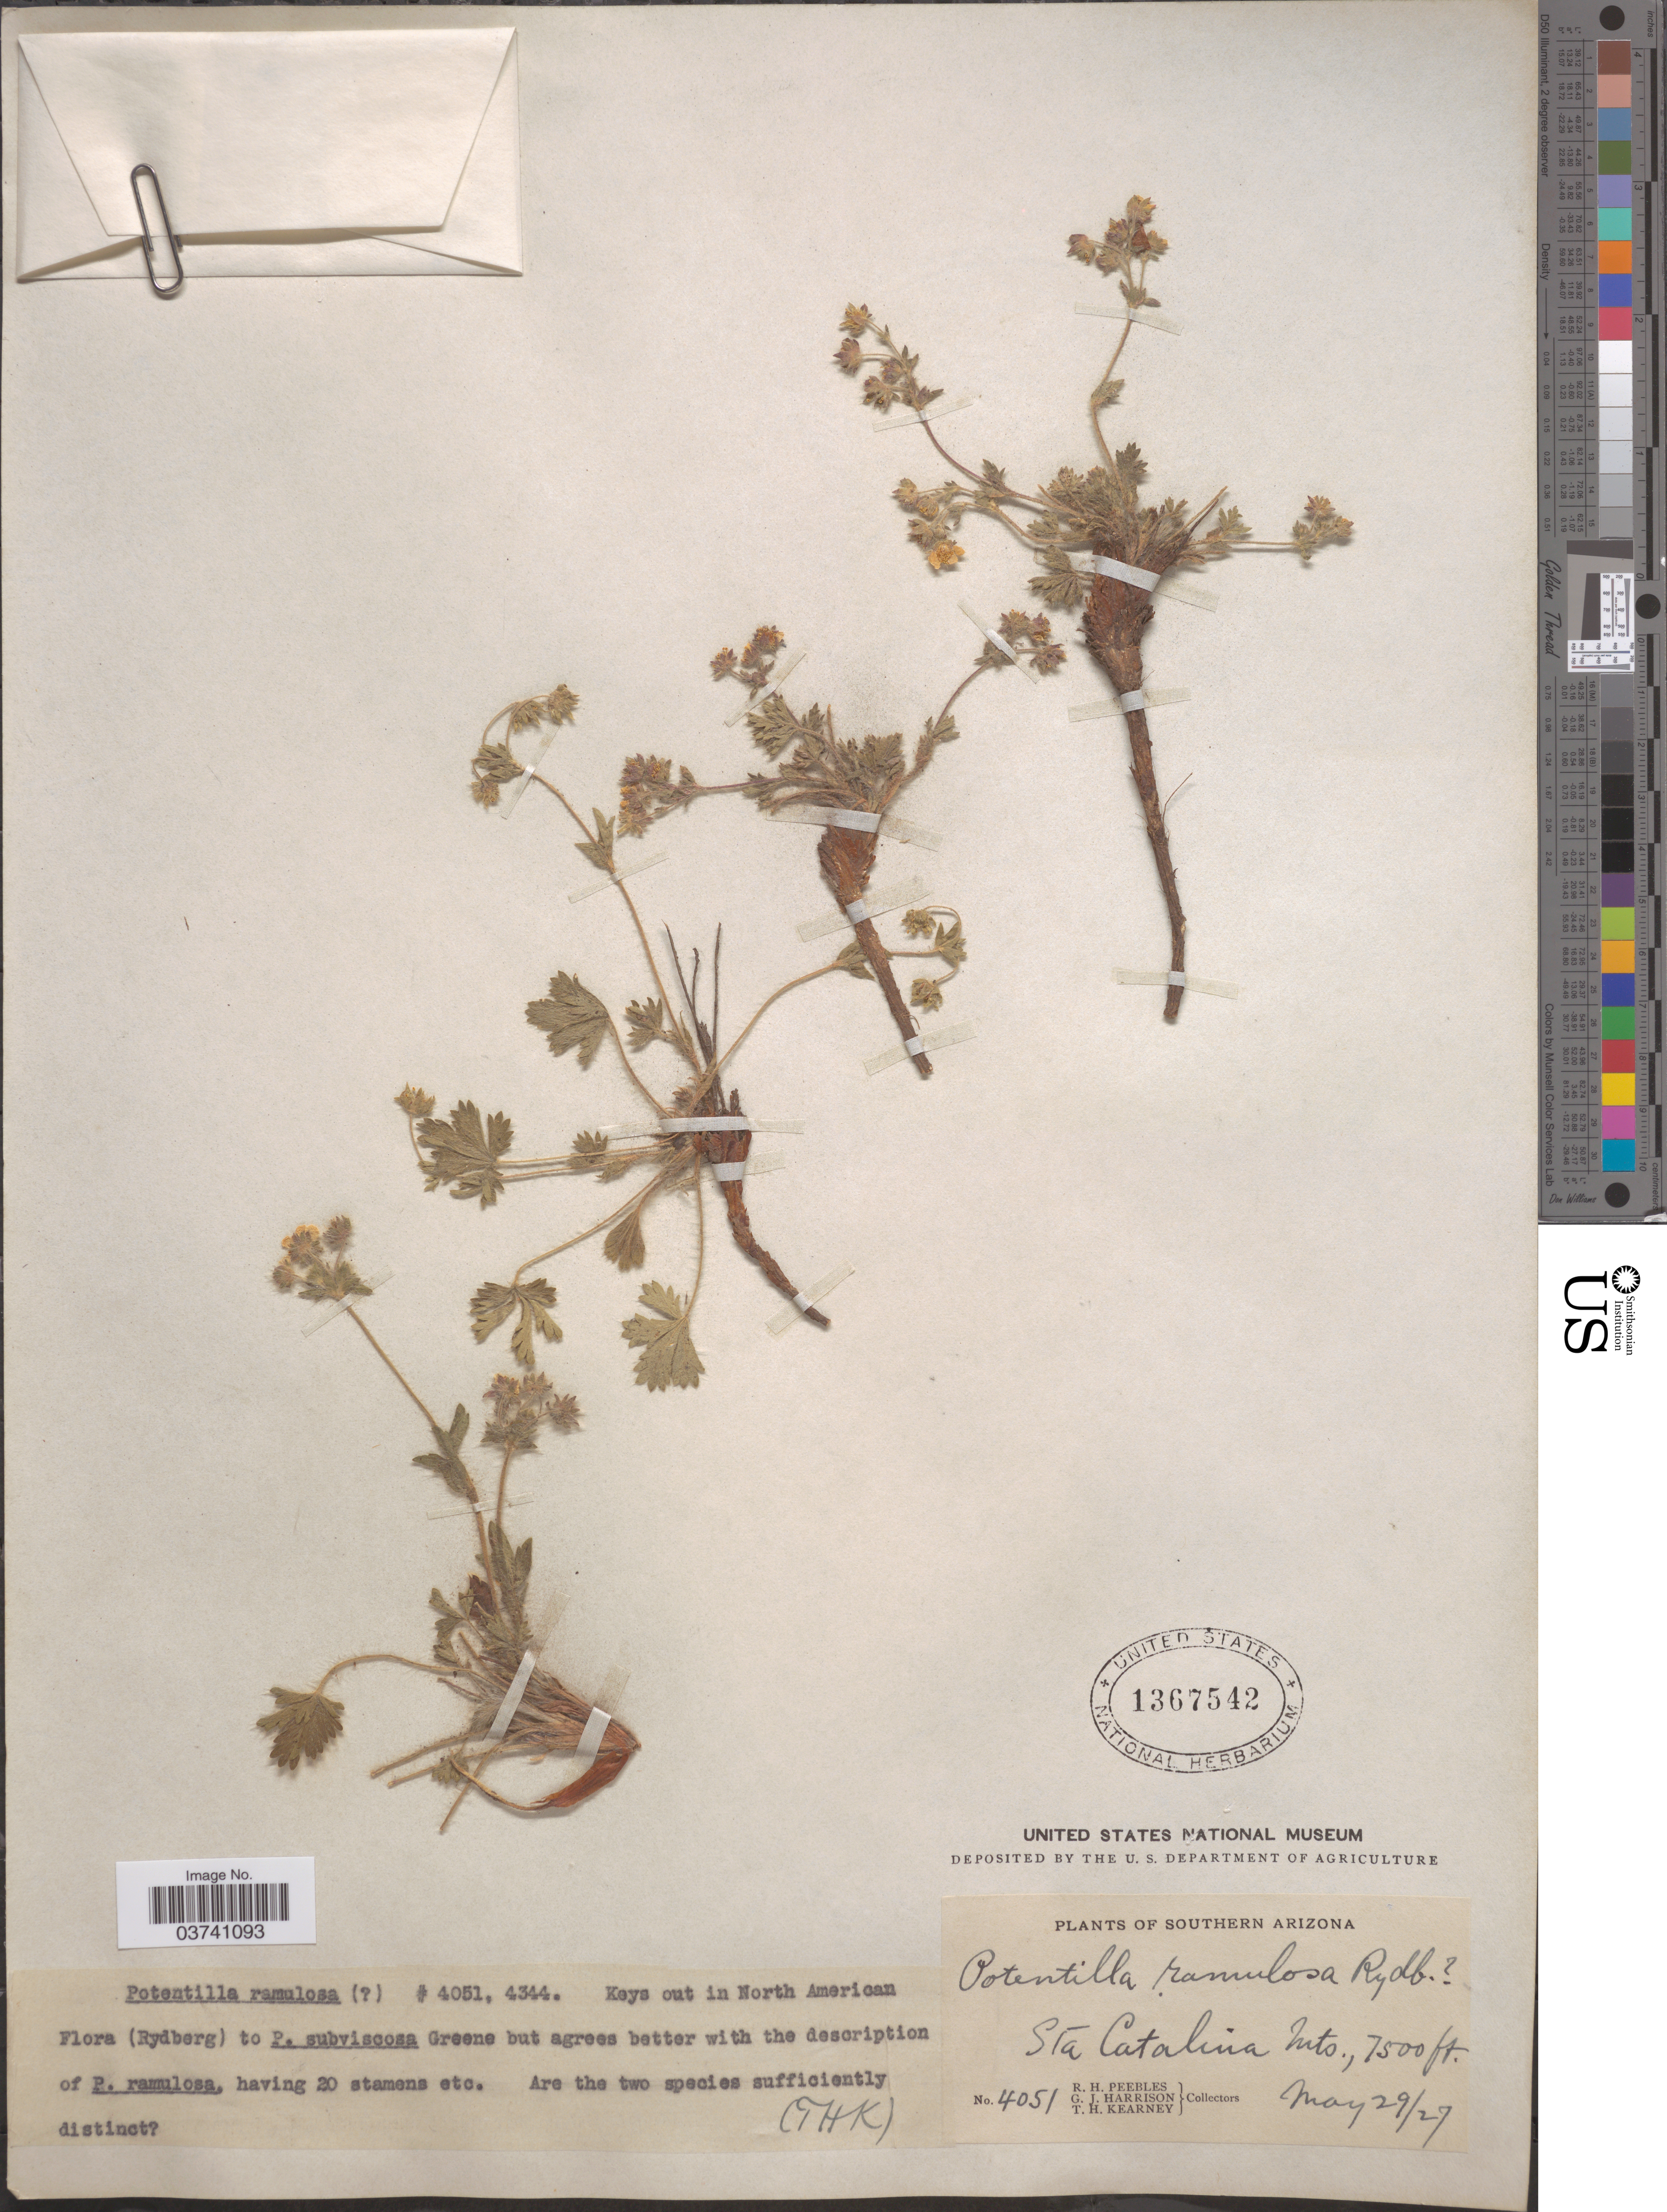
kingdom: Plantae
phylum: Tracheophyta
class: Magnoliopsida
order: Rosales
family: Rosaceae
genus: Potentilla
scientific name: Potentilla ramulosa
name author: Rydb.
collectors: R. H. Peebles, G. J. Harrison & T. H. Kearney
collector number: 4051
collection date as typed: Transcribed d/m/y: 29/5/27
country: United States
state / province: Arizona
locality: Southern Arizona. Sta Catalina Mts.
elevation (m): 2286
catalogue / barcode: US 1367542